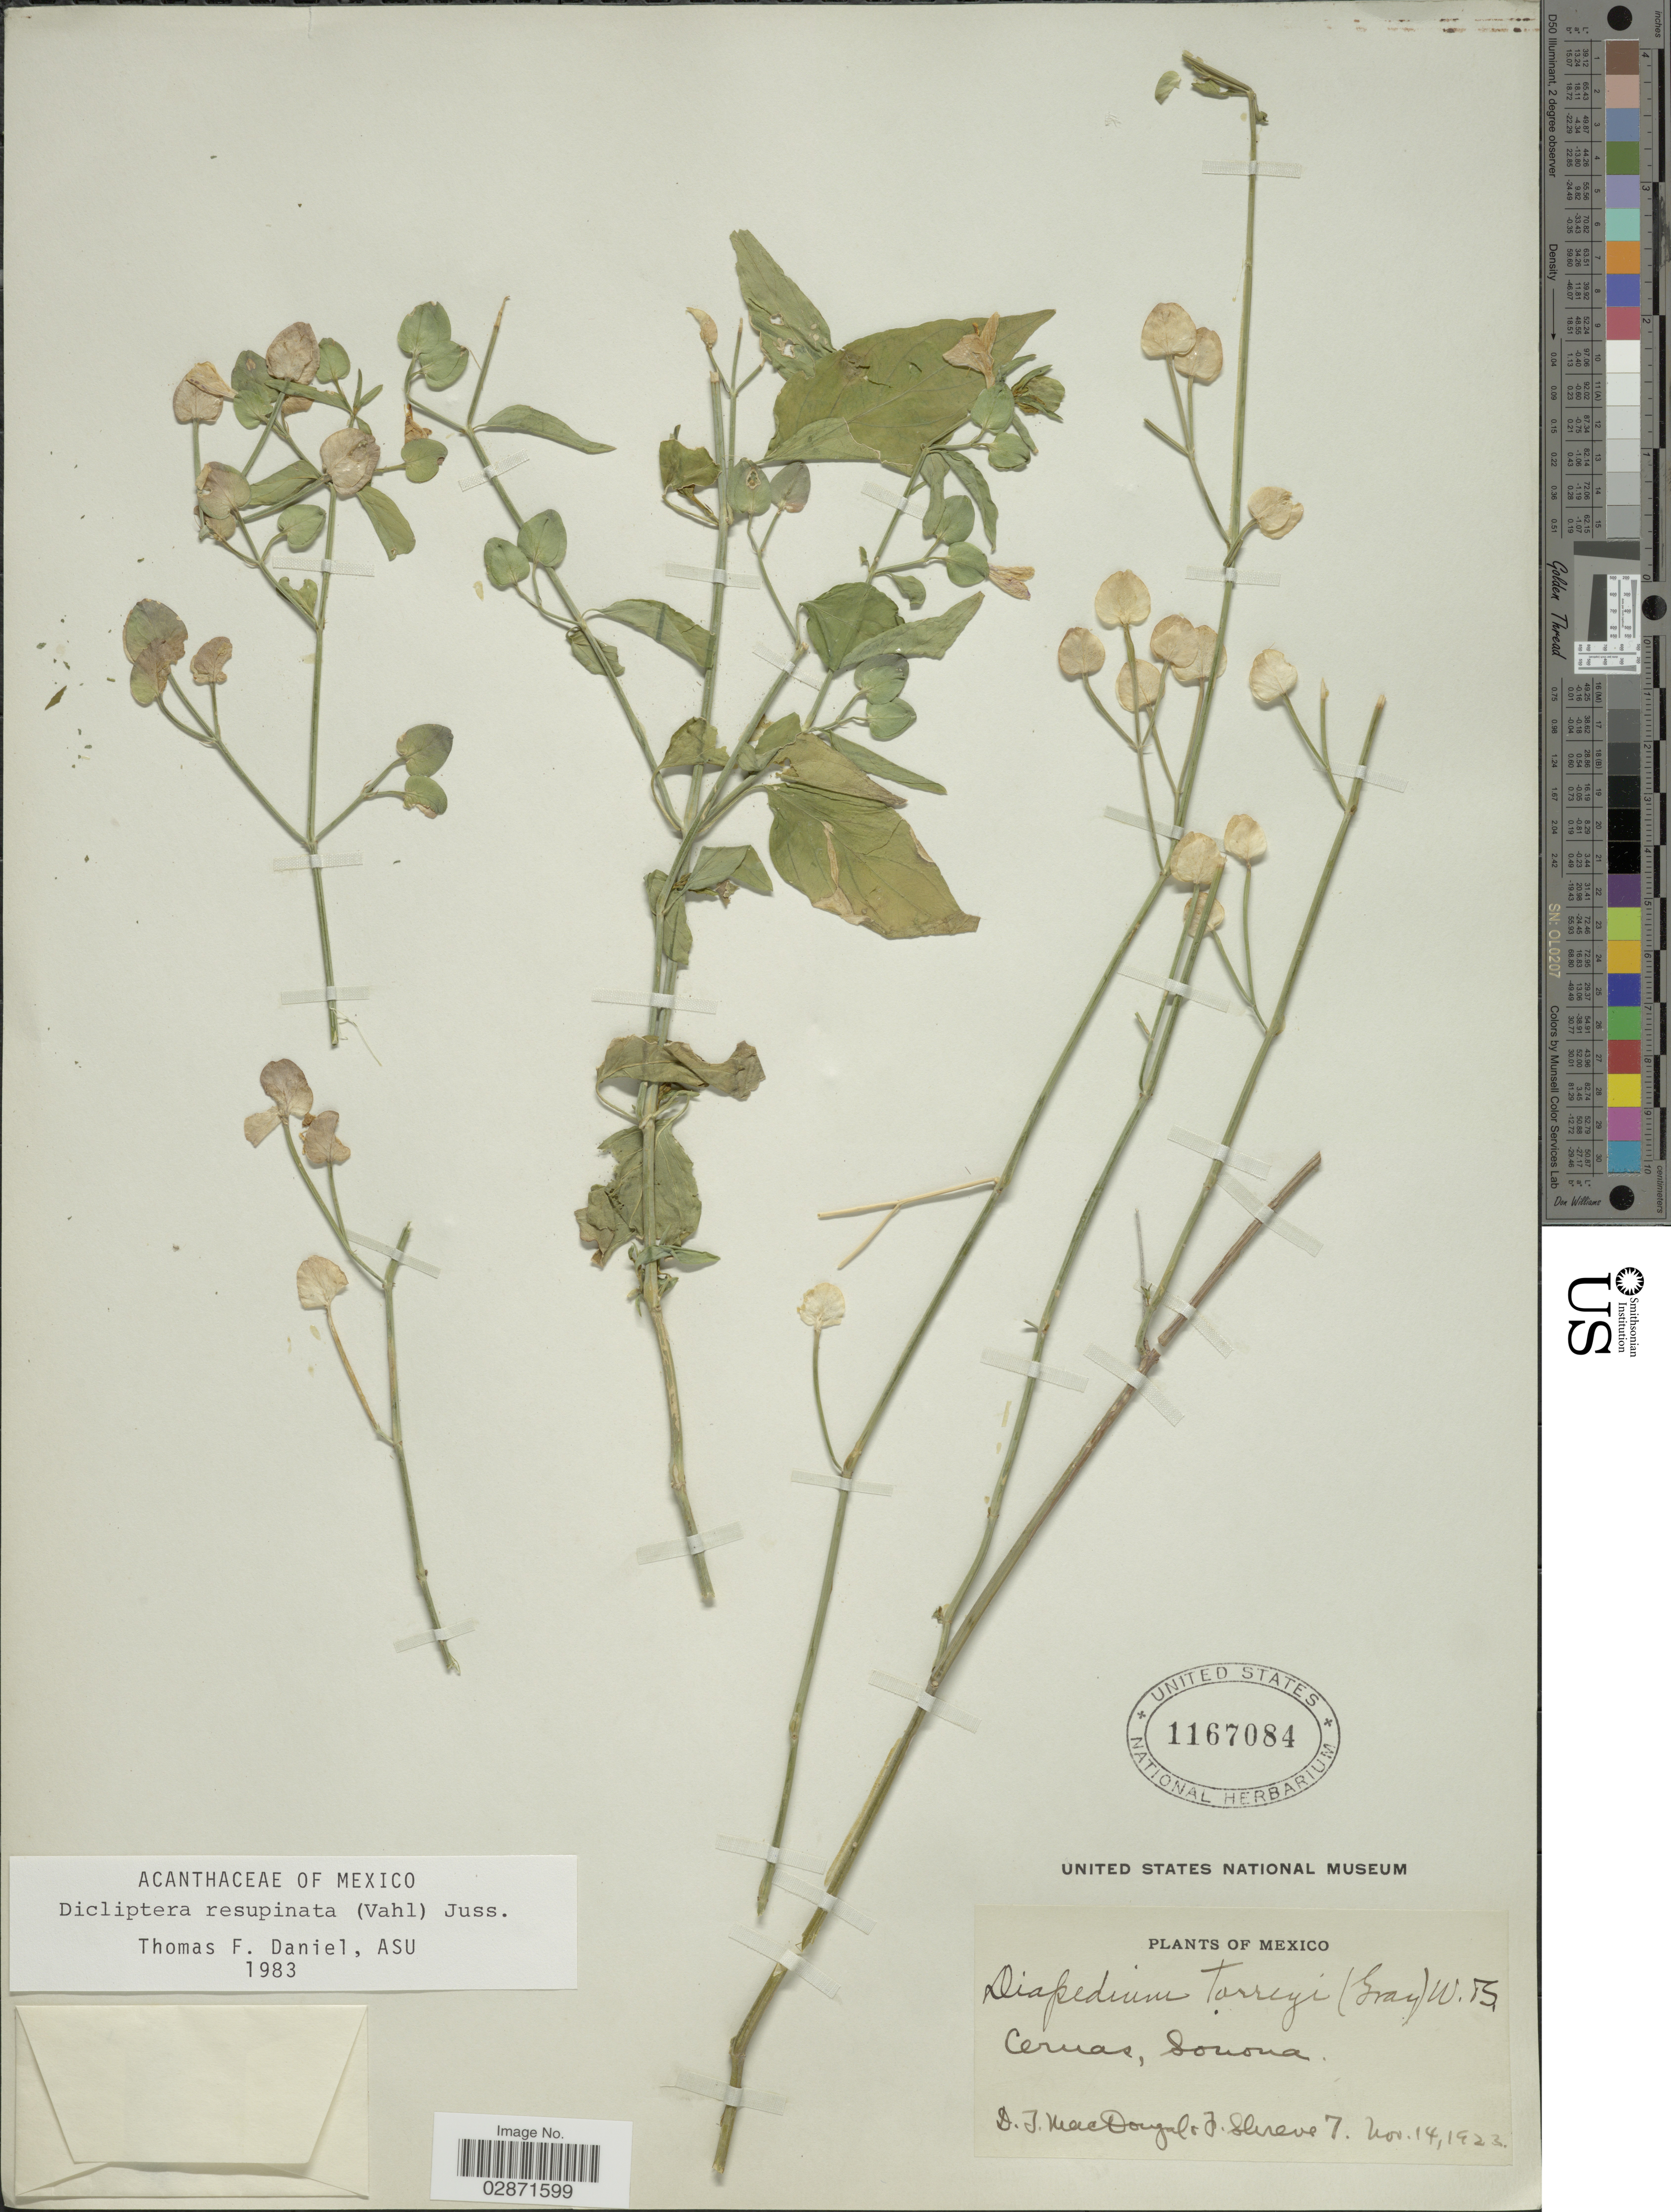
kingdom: Plantae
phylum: Tracheophyta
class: Magnoliopsida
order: Lamiales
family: Acanthaceae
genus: Dicliptera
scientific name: Dicliptera resupinata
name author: (Vahl) Juss.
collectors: D. T. MacDougal & F. Shreve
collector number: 7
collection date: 1923-11-14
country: Mexico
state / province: Sonora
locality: Cernas, Sonora.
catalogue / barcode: US 1167084